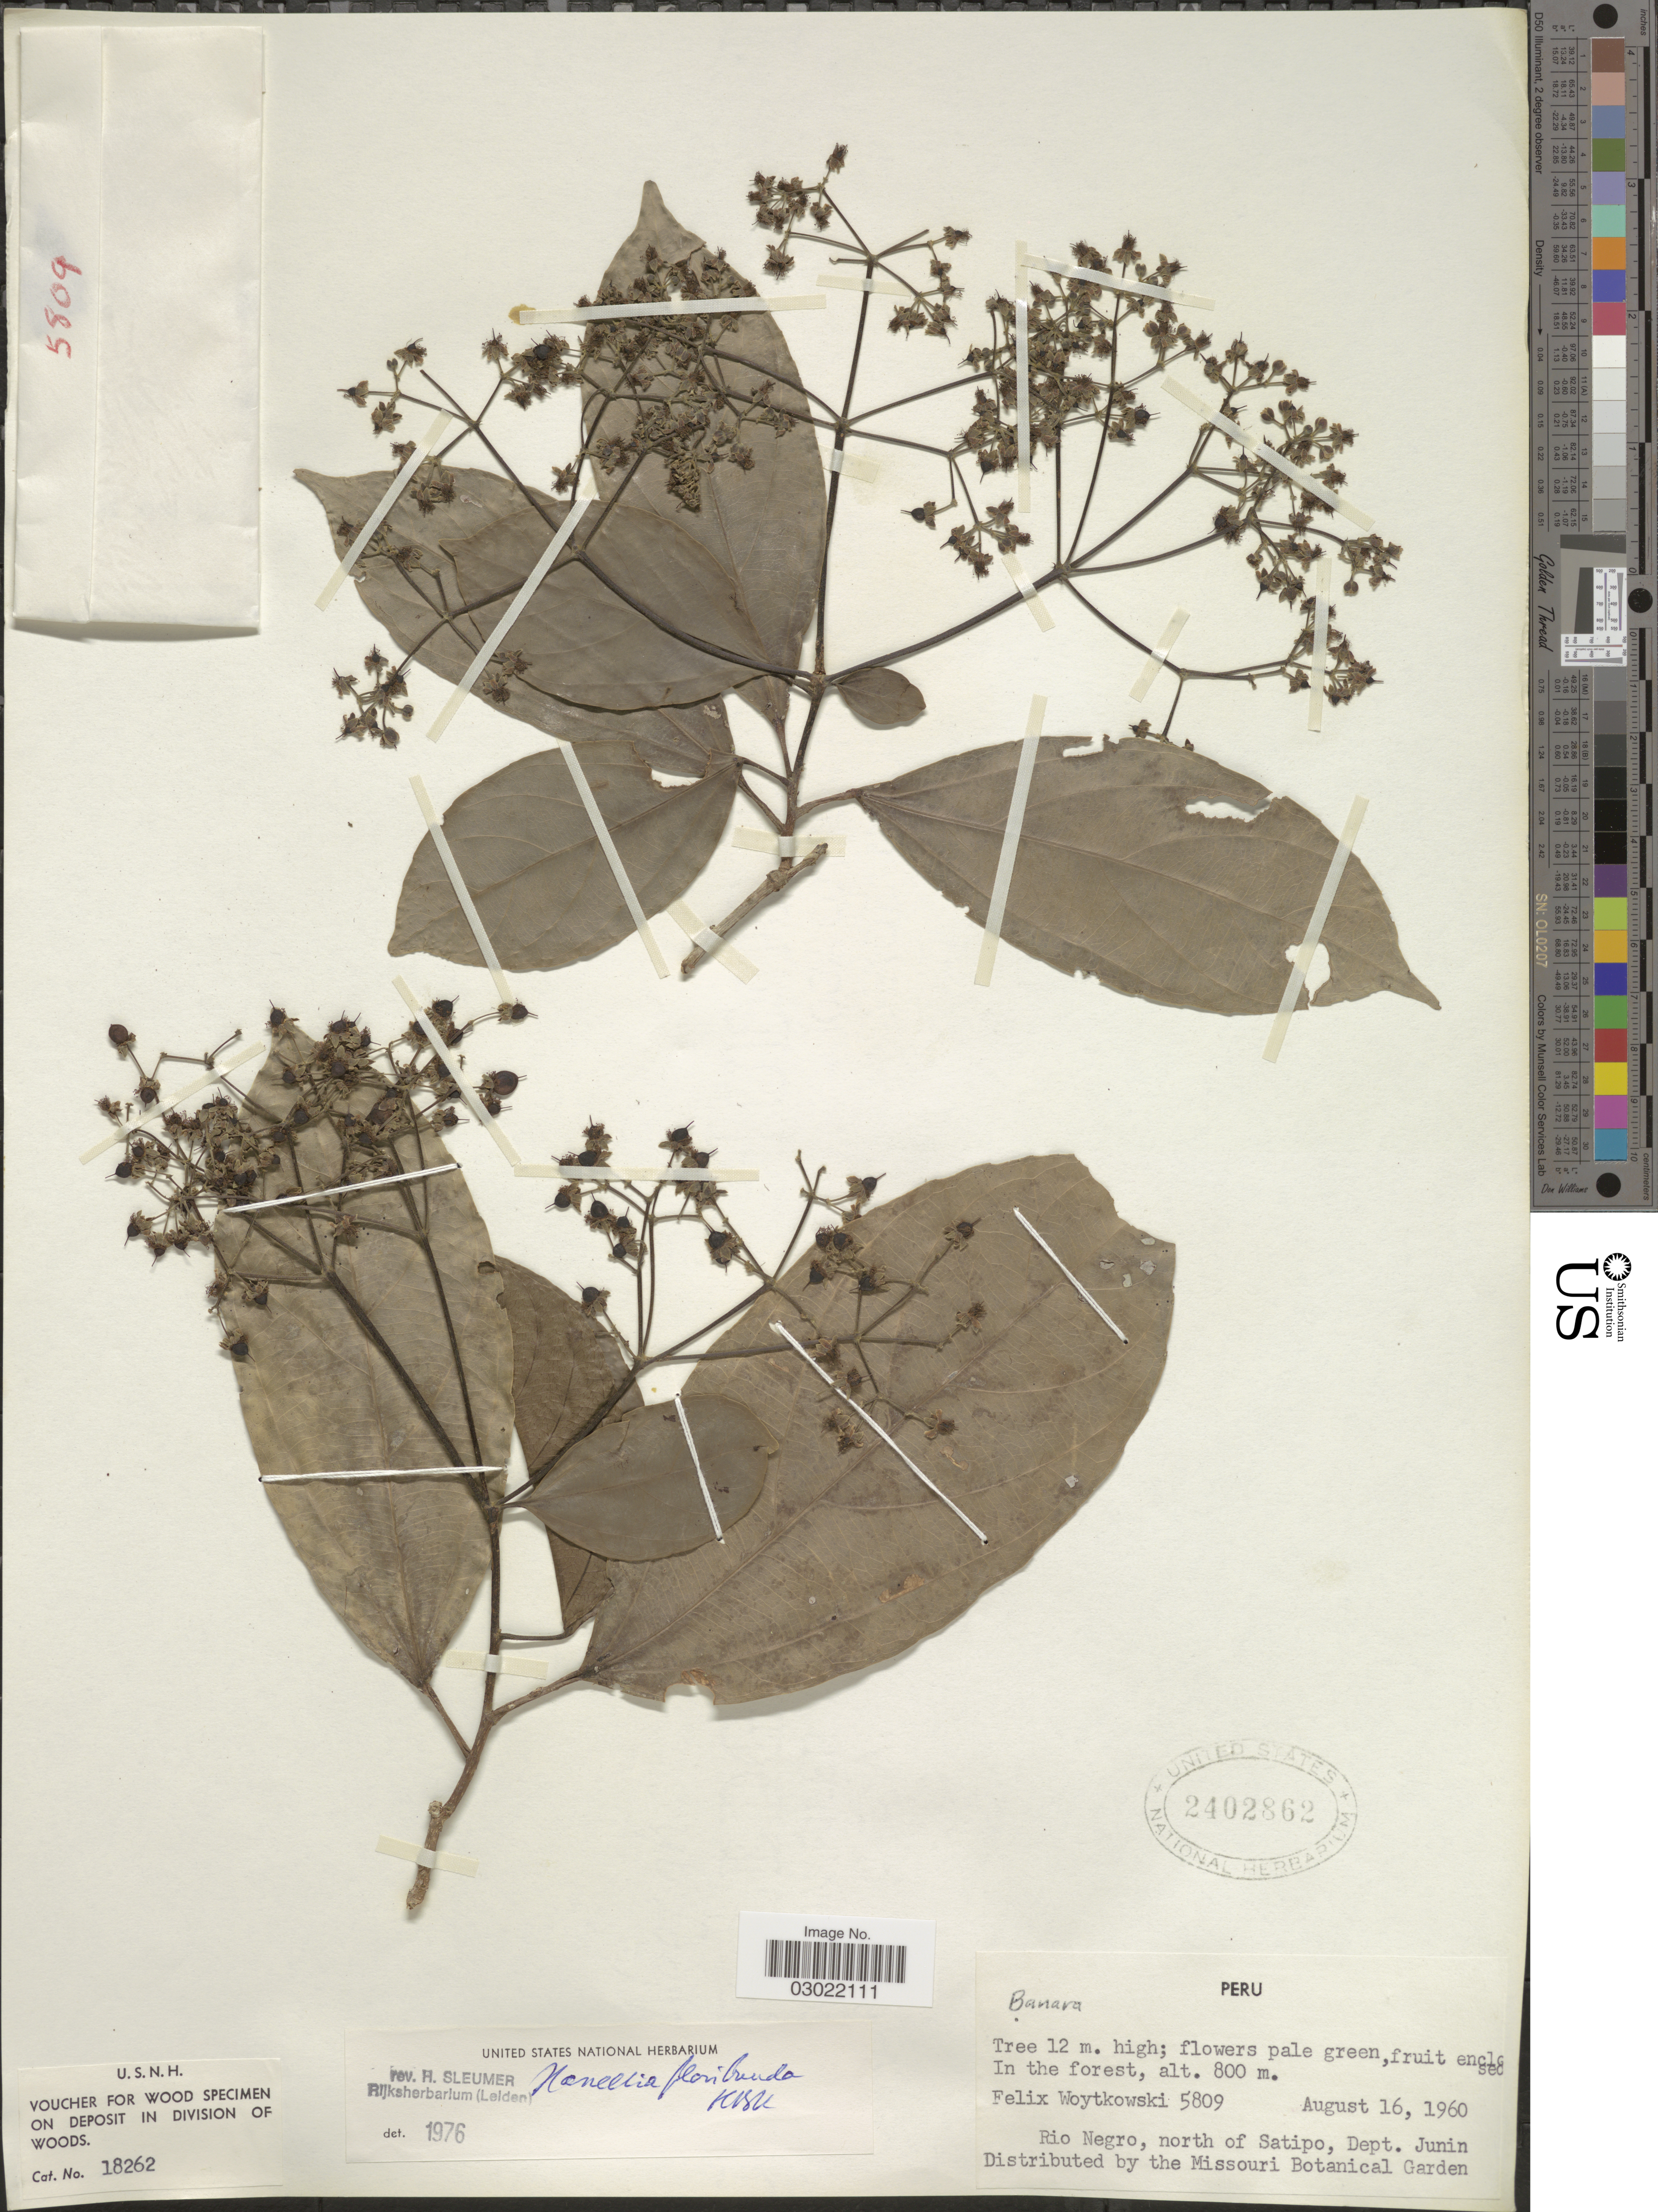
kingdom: Plantae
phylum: Tracheophyta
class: Magnoliopsida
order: Malpighiales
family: Salicaceae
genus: Hasseltia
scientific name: Hasseltia floribunda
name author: Kunth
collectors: F. Woytkowski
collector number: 5809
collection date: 1960-08-16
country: Peru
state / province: Junín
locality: Rio Negro, north of Satipo, Dept. Junin.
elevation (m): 800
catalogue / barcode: US 2402862